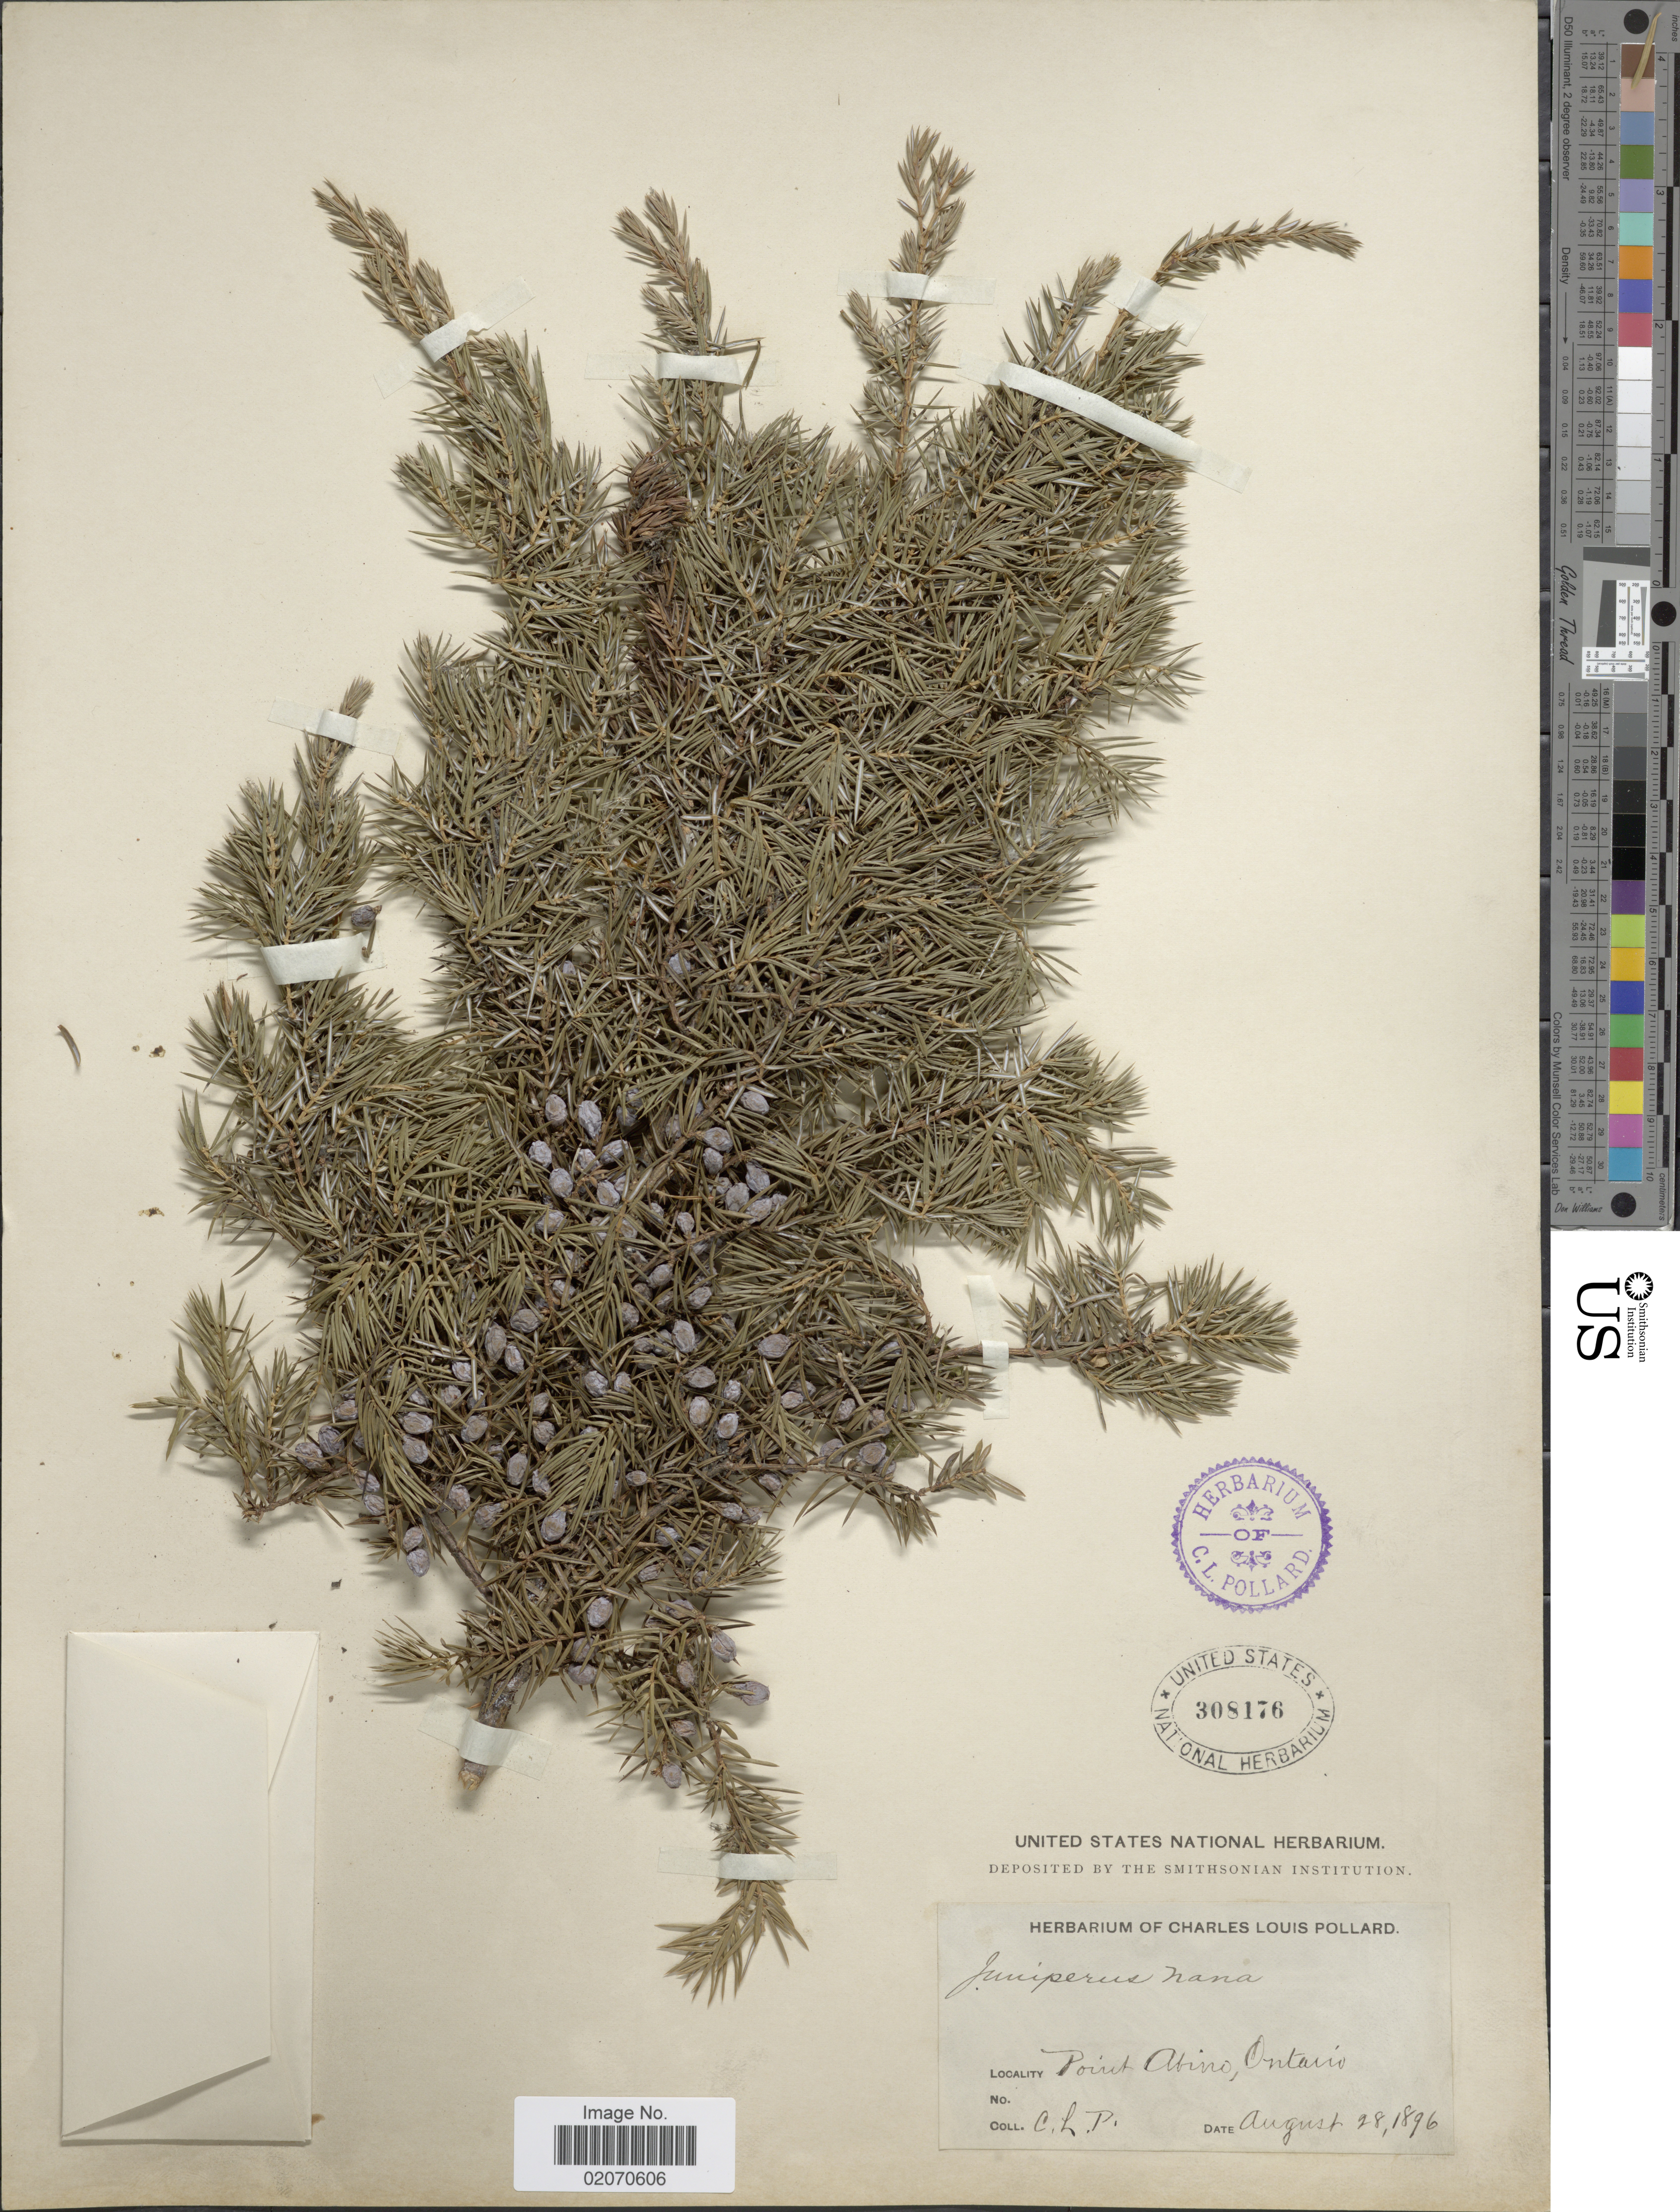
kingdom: Plantae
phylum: Tracheophyta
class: Pinopsida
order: Pinales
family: Cupressaceae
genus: Juniperus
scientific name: Juniperus sp.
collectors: C. L. Pollard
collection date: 1896-08-28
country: Canada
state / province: Ontario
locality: Point Abino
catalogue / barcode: US 308176